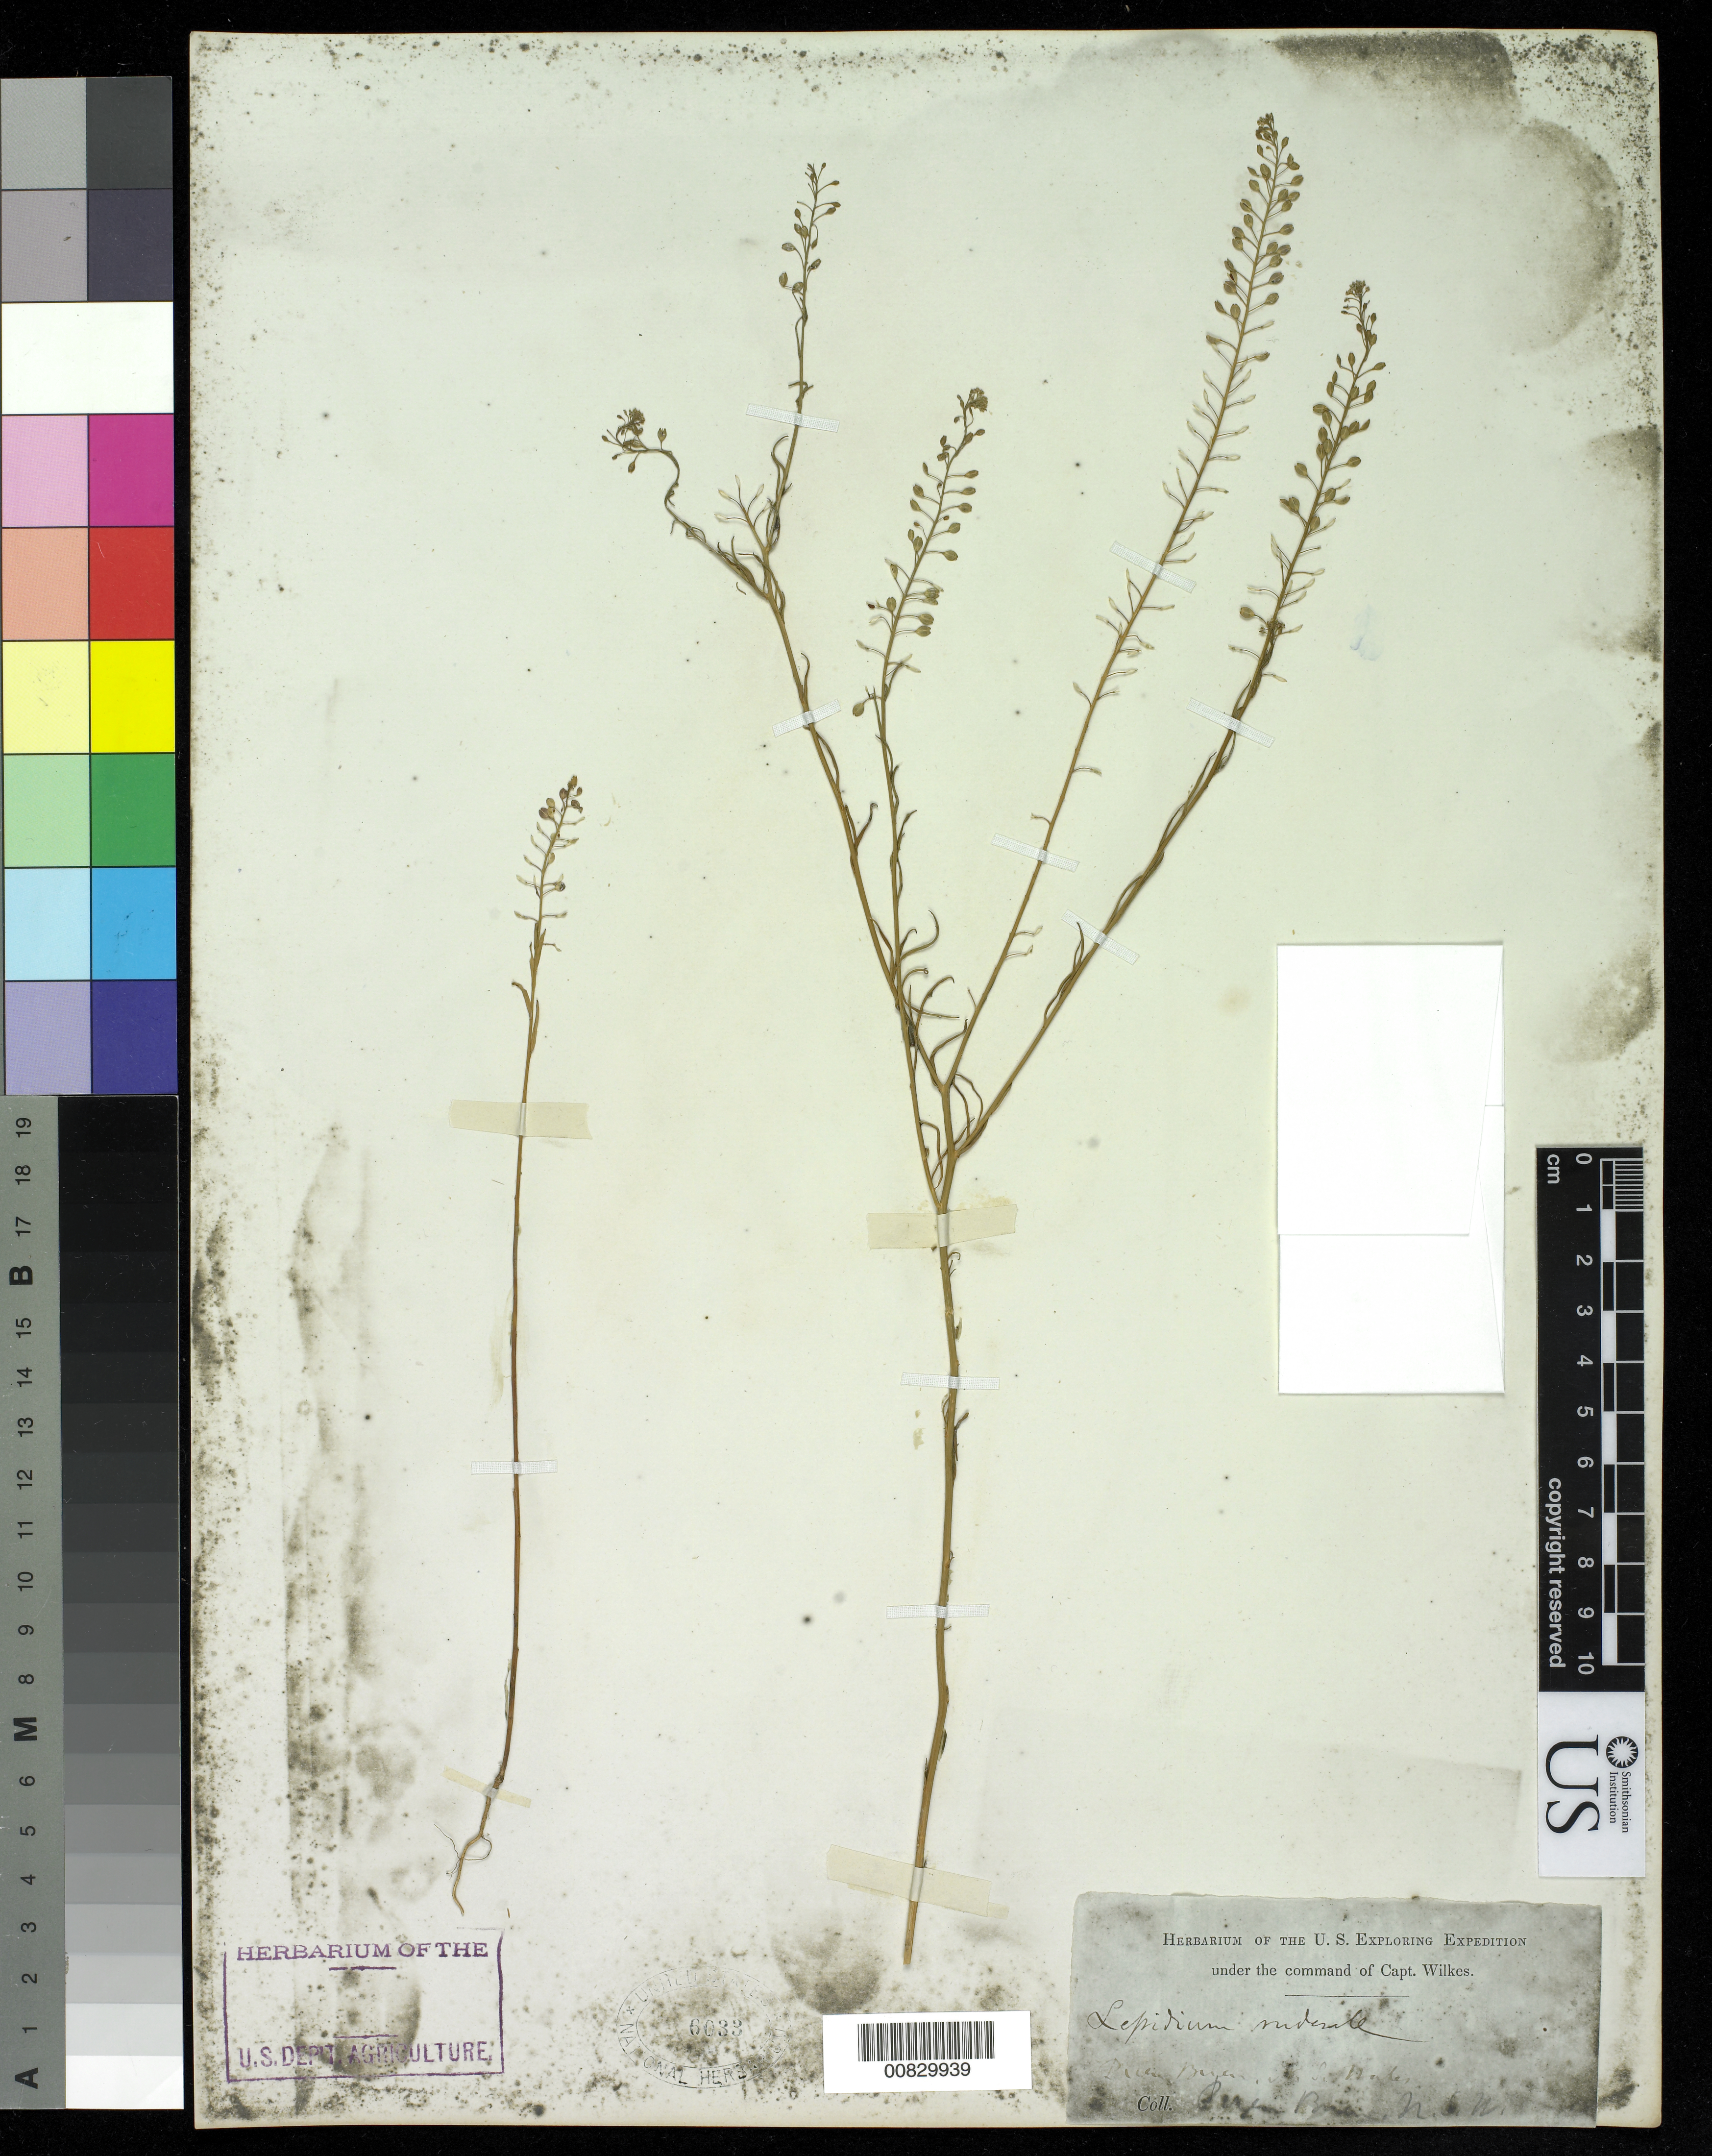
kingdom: Plantae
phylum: Tracheophyta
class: Magnoliopsida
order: Brassicales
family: Brassicaceae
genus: Lepidium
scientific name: Lepidium ruderale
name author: Burm. f.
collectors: Wilkes Explor. Exped.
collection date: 1838/1842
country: Australia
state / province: New South Wales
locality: Puen Buen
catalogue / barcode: US 6033